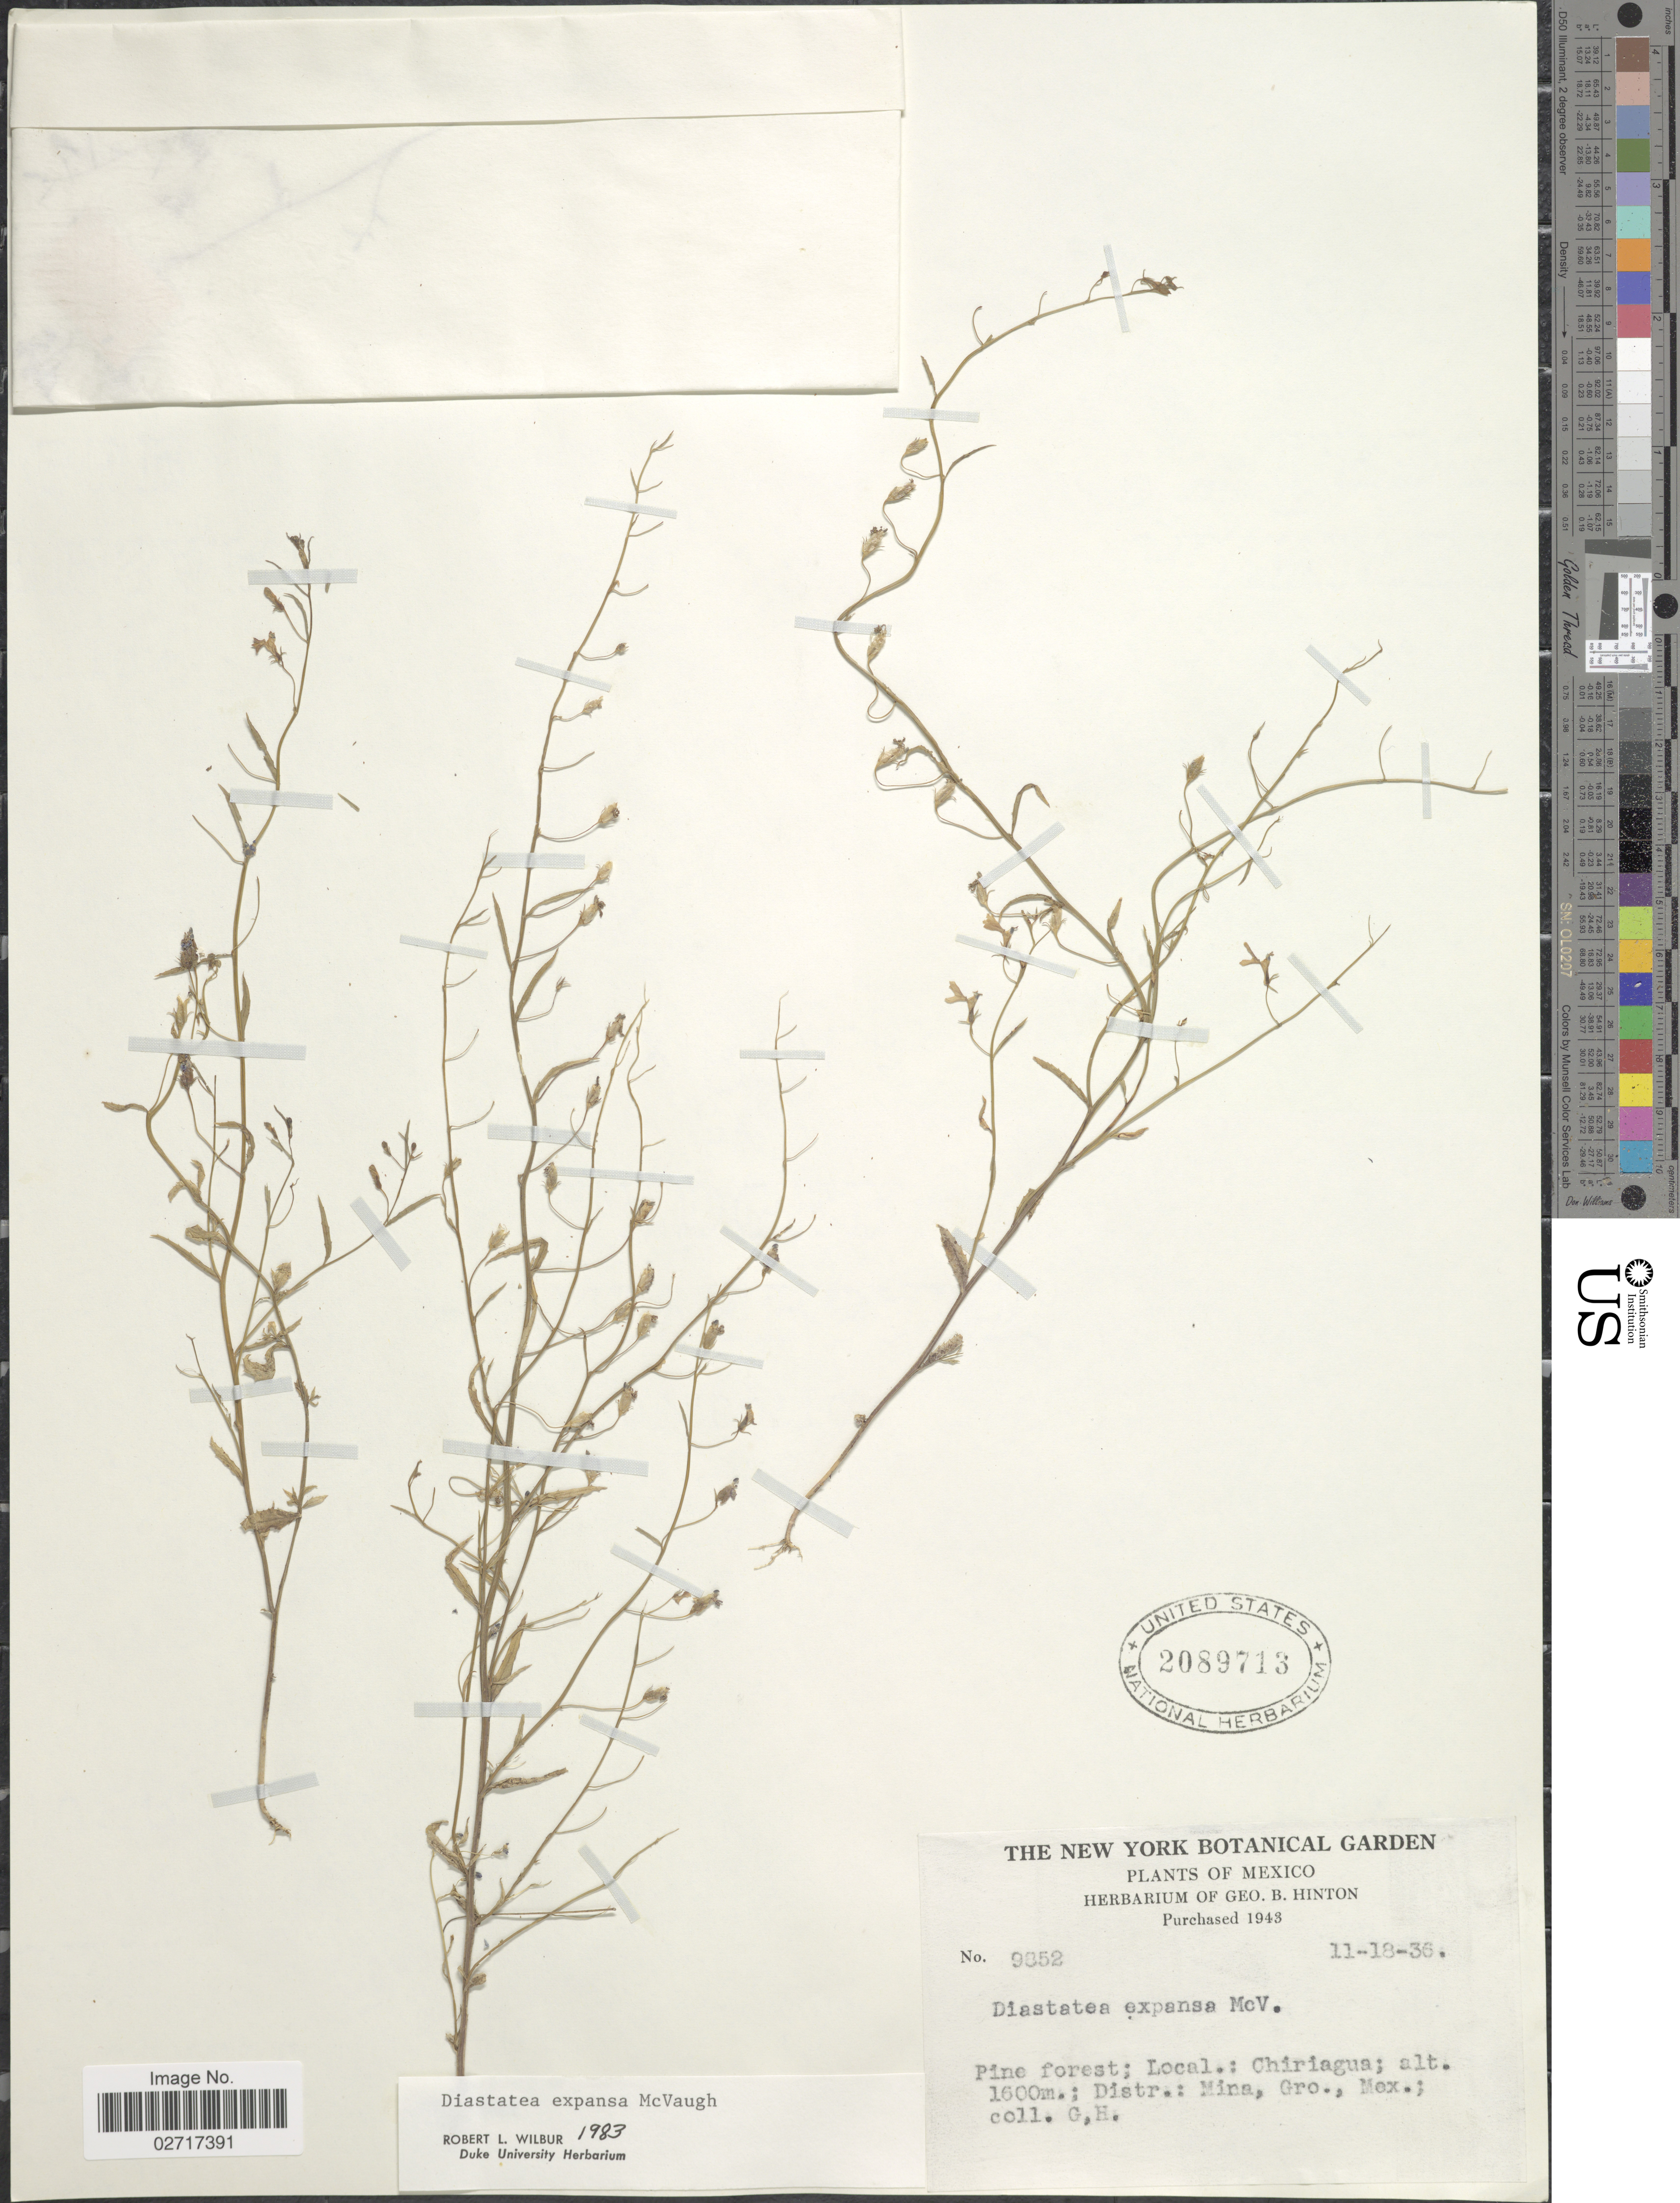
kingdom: Plantae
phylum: Tracheophyta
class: Magnoliopsida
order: Asterales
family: Campanulaceae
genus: Diastatea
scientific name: Diastatea expansa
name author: McVaugh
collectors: G. B. Hinton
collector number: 9852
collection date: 1936-11-18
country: Mexico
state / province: Guerrero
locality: Chiriagua. Distr.: Mina.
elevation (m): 1600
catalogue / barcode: US 2089713